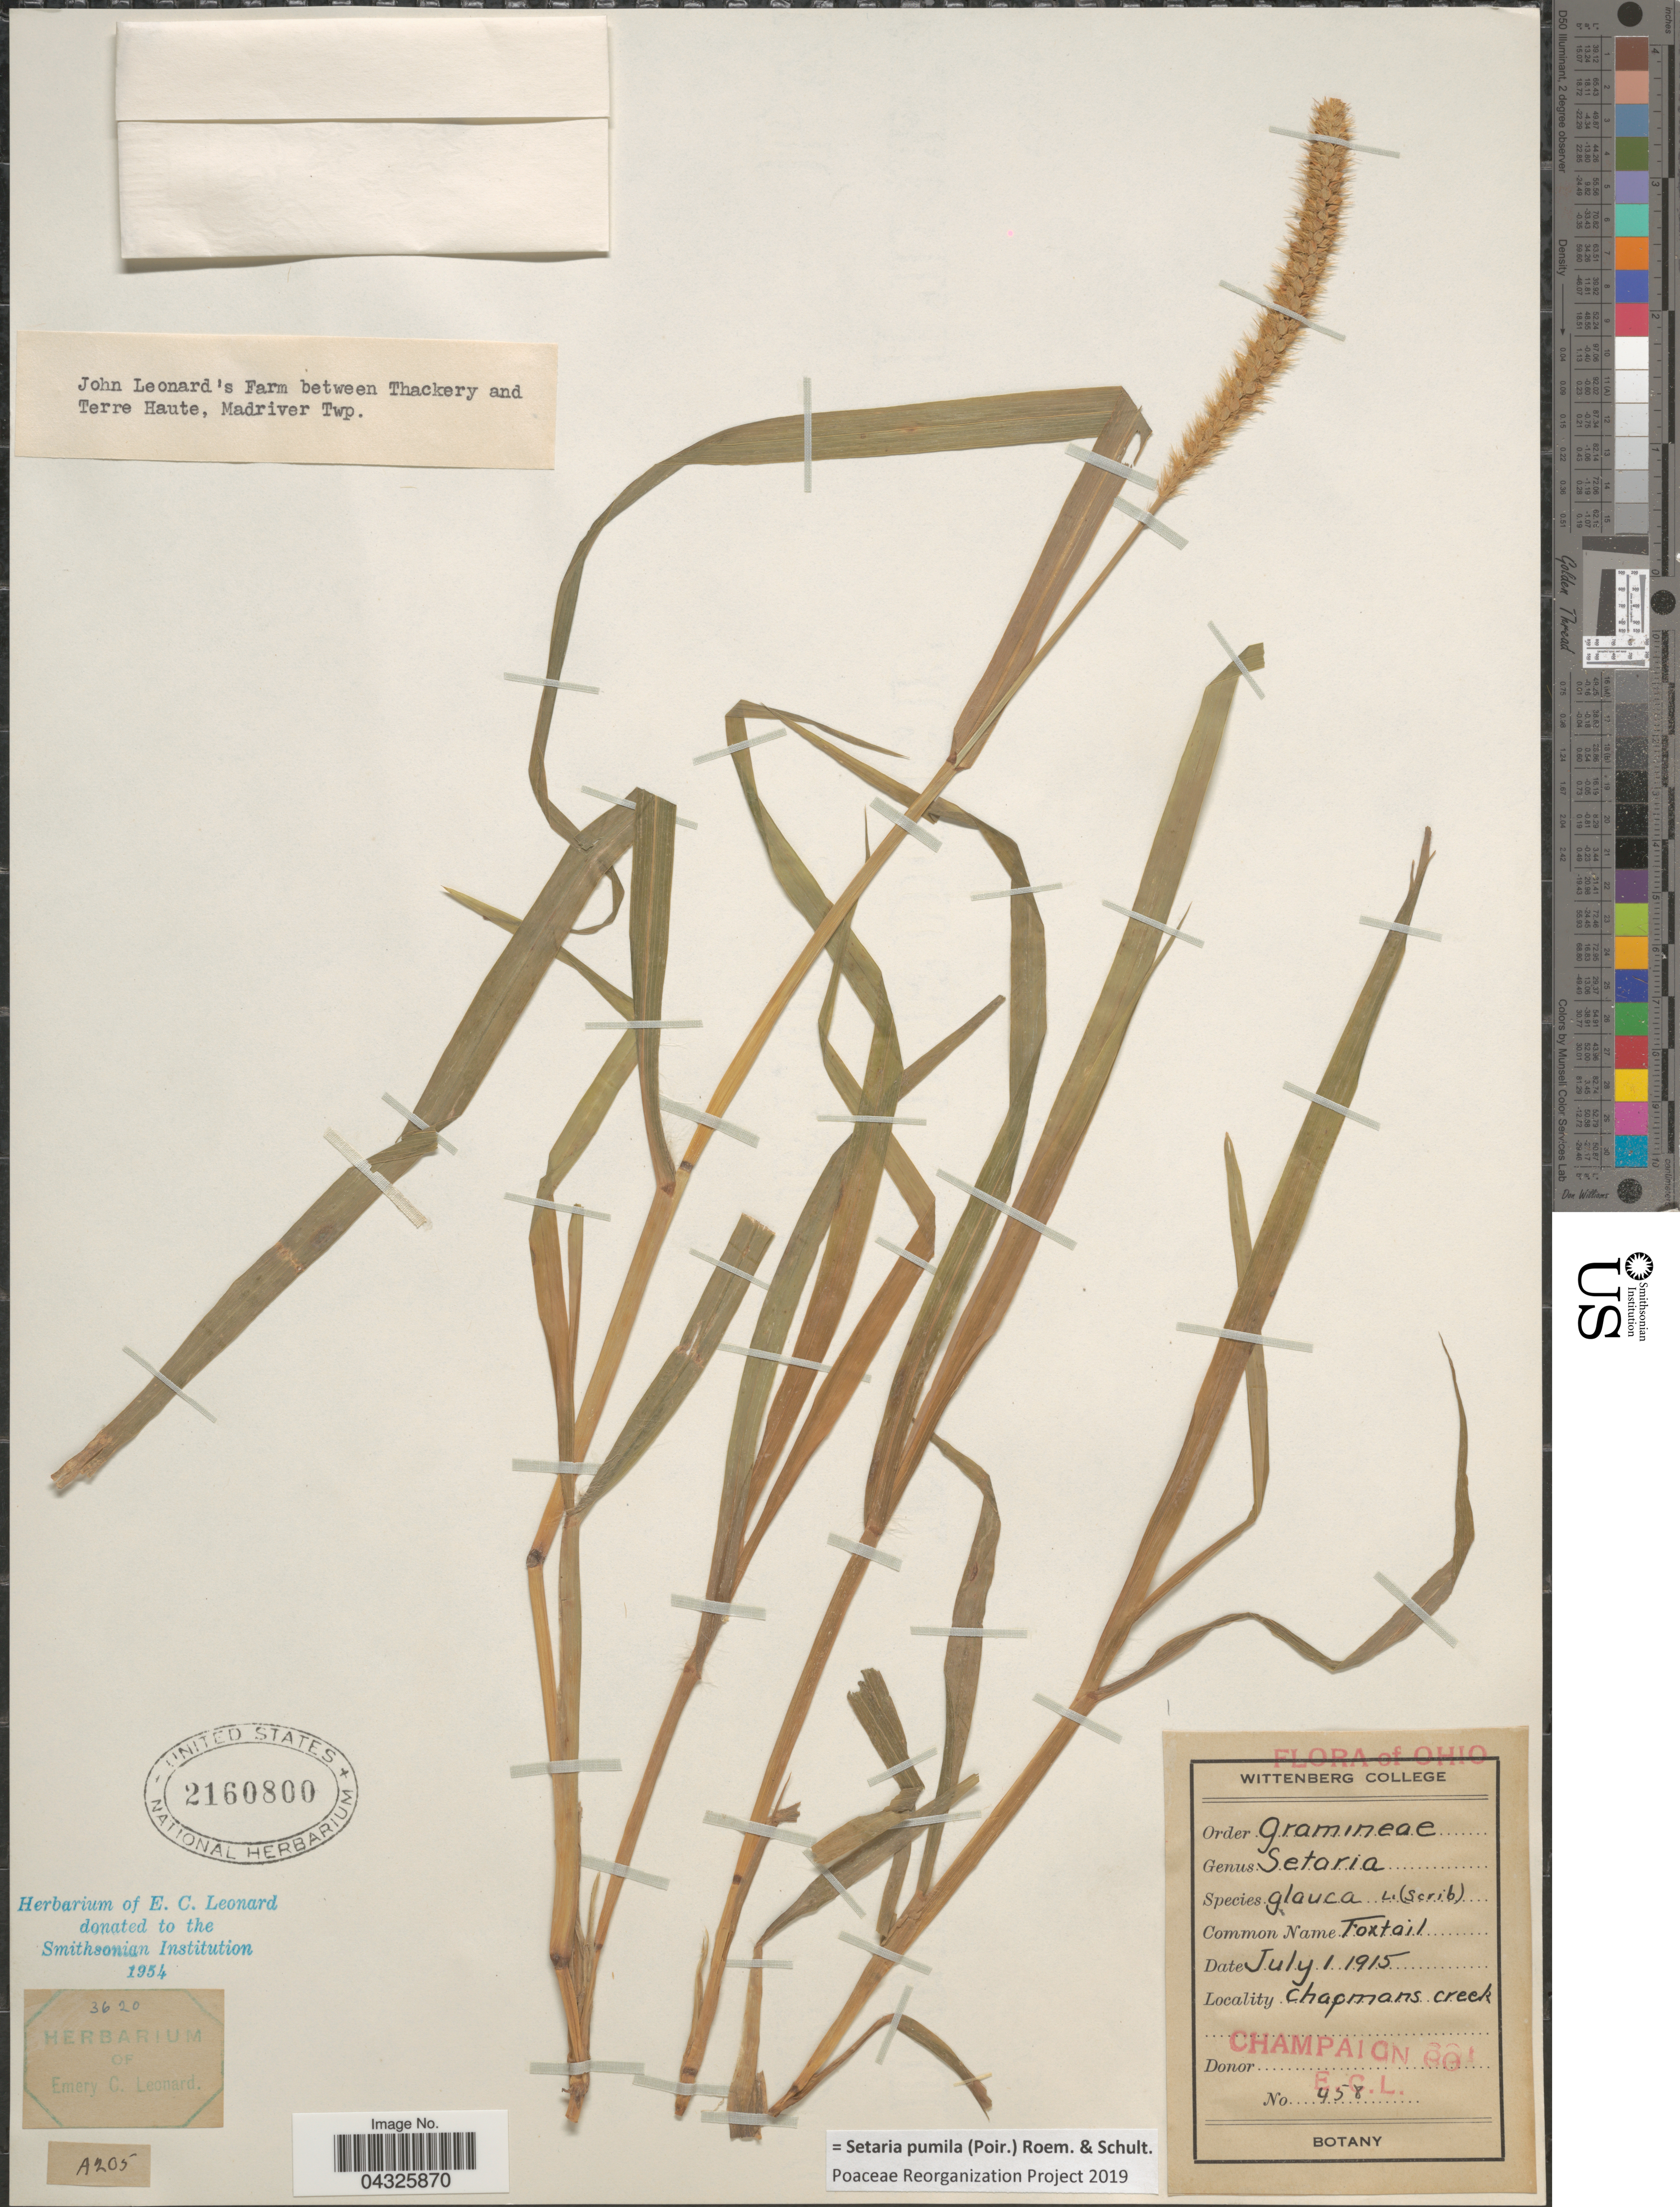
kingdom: Plantae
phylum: Tracheophyta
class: Liliopsida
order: Poales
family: Poaceae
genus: Setaria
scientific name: Setaria pumila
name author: (Poir.) Roem. & Schult.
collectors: E. C. Leonard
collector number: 458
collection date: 1915-07-01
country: United States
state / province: Ohio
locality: Chapmans creek. Champaign Co. John Leonard's Farm between Thackery and Terre Haute, Madriver Twp.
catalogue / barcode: US 2160800